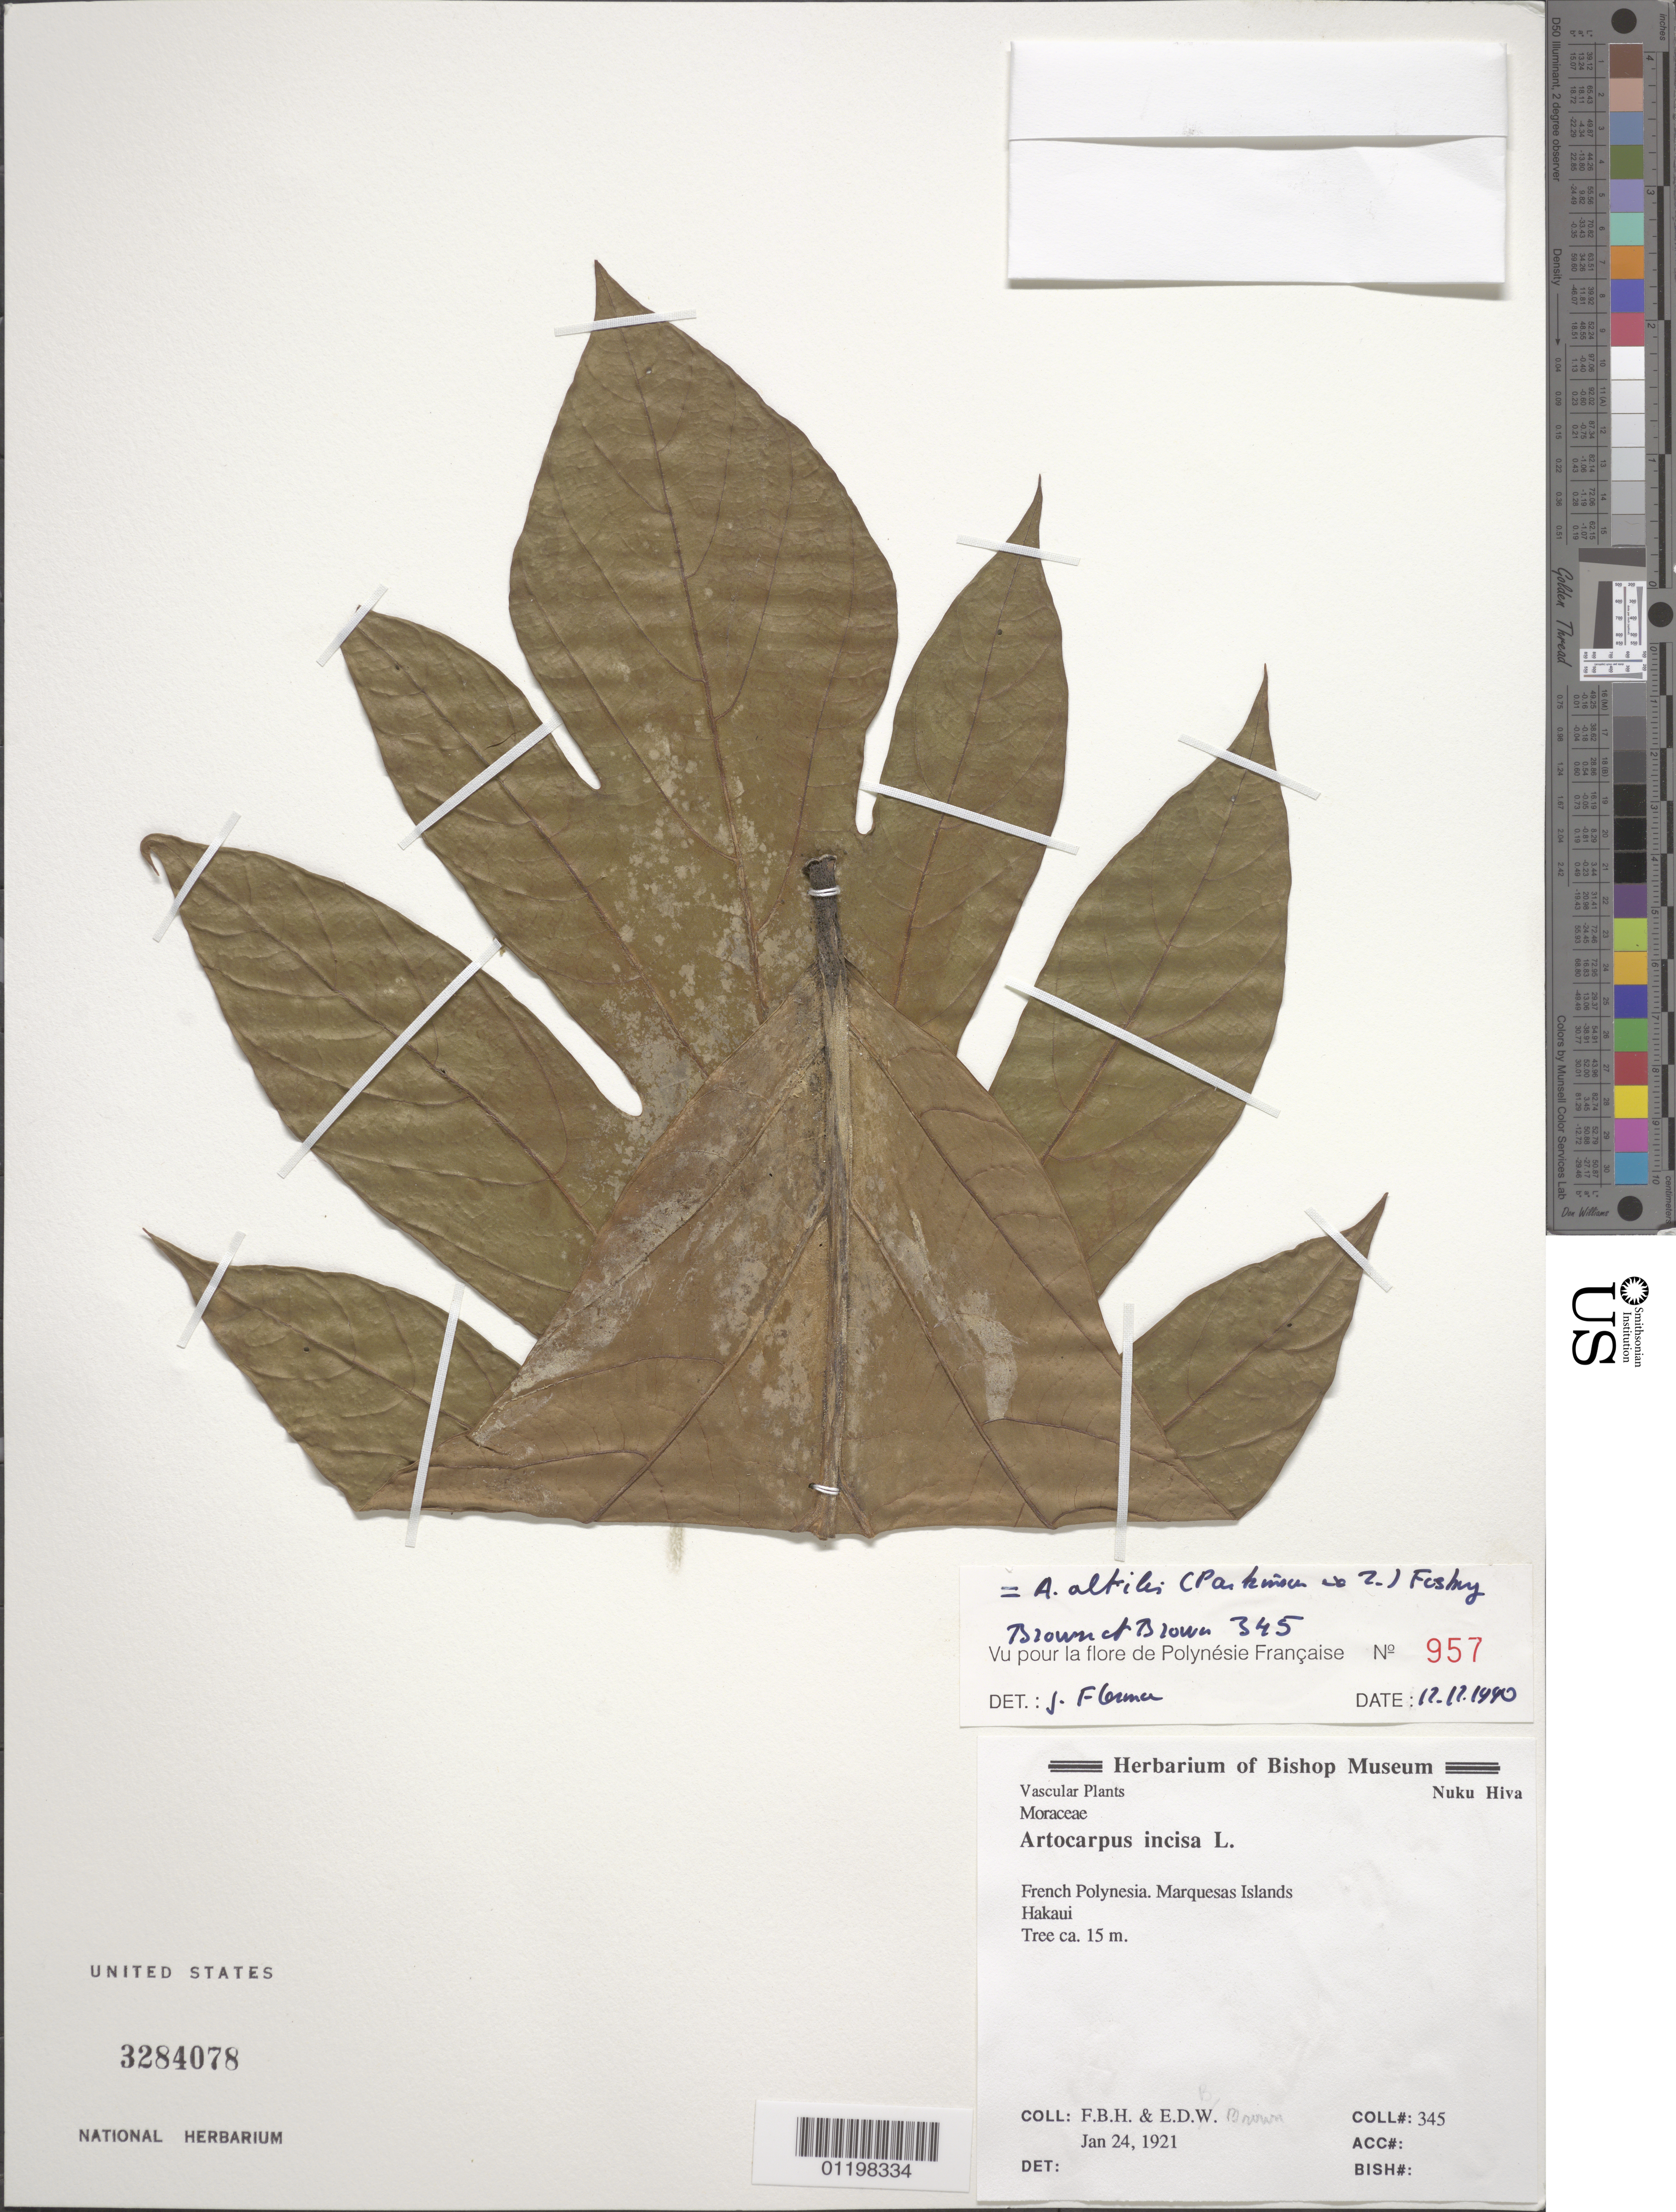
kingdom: Plantae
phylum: Tracheophyta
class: Magnoliopsida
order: Rosales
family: Moraceae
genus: Artocarpus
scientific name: Artocarpus altilis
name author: (Parkinson) Fosberg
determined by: Florence, J.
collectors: F. Brown & E. Brown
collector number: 345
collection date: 1921-01-24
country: French Polynesia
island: Nuku Hiva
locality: Hakaui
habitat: Low elevation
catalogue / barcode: US 3284078